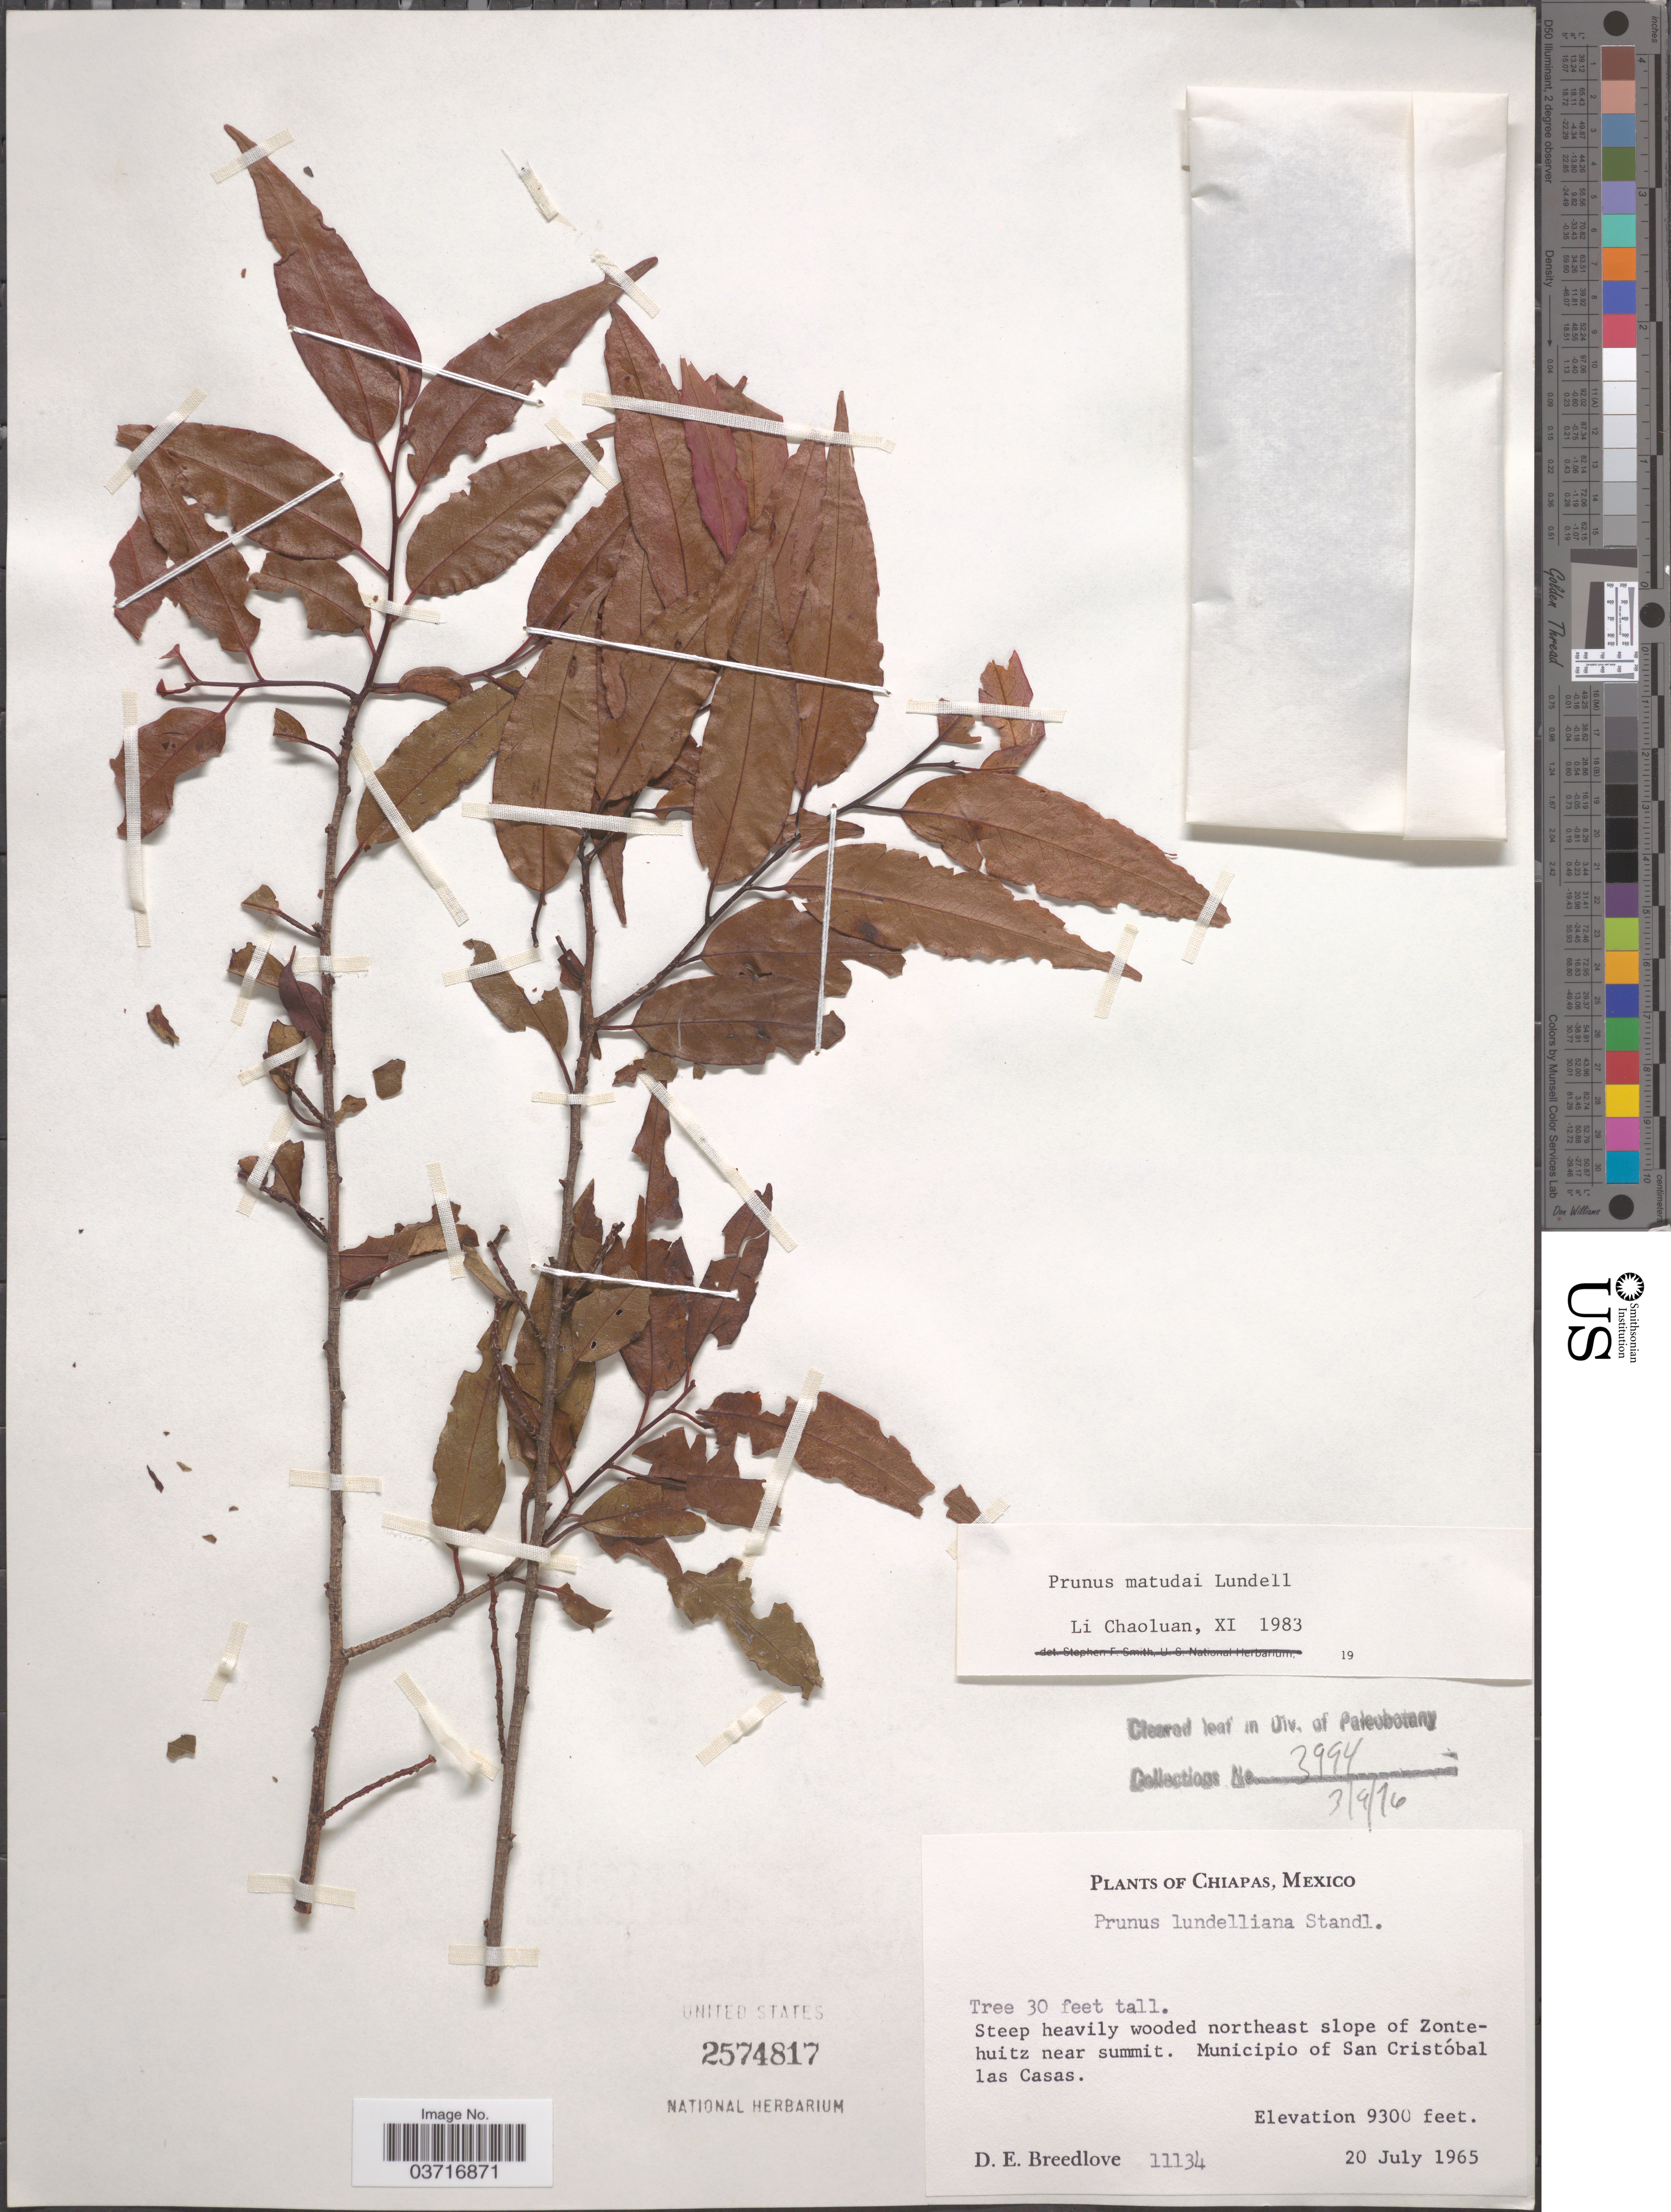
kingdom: Plantae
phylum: Tracheophyta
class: Magnoliopsida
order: Rosales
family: Rosaceae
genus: Prunus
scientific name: Prunus matudae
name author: Lundell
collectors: D. E. Breedlove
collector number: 11134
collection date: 1965-07-20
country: Mexico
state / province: Chiapas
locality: Northeast slope of Zontehuitz near summit. Municipio of San Cristóbal las Casas.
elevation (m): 2835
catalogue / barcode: US 2574817